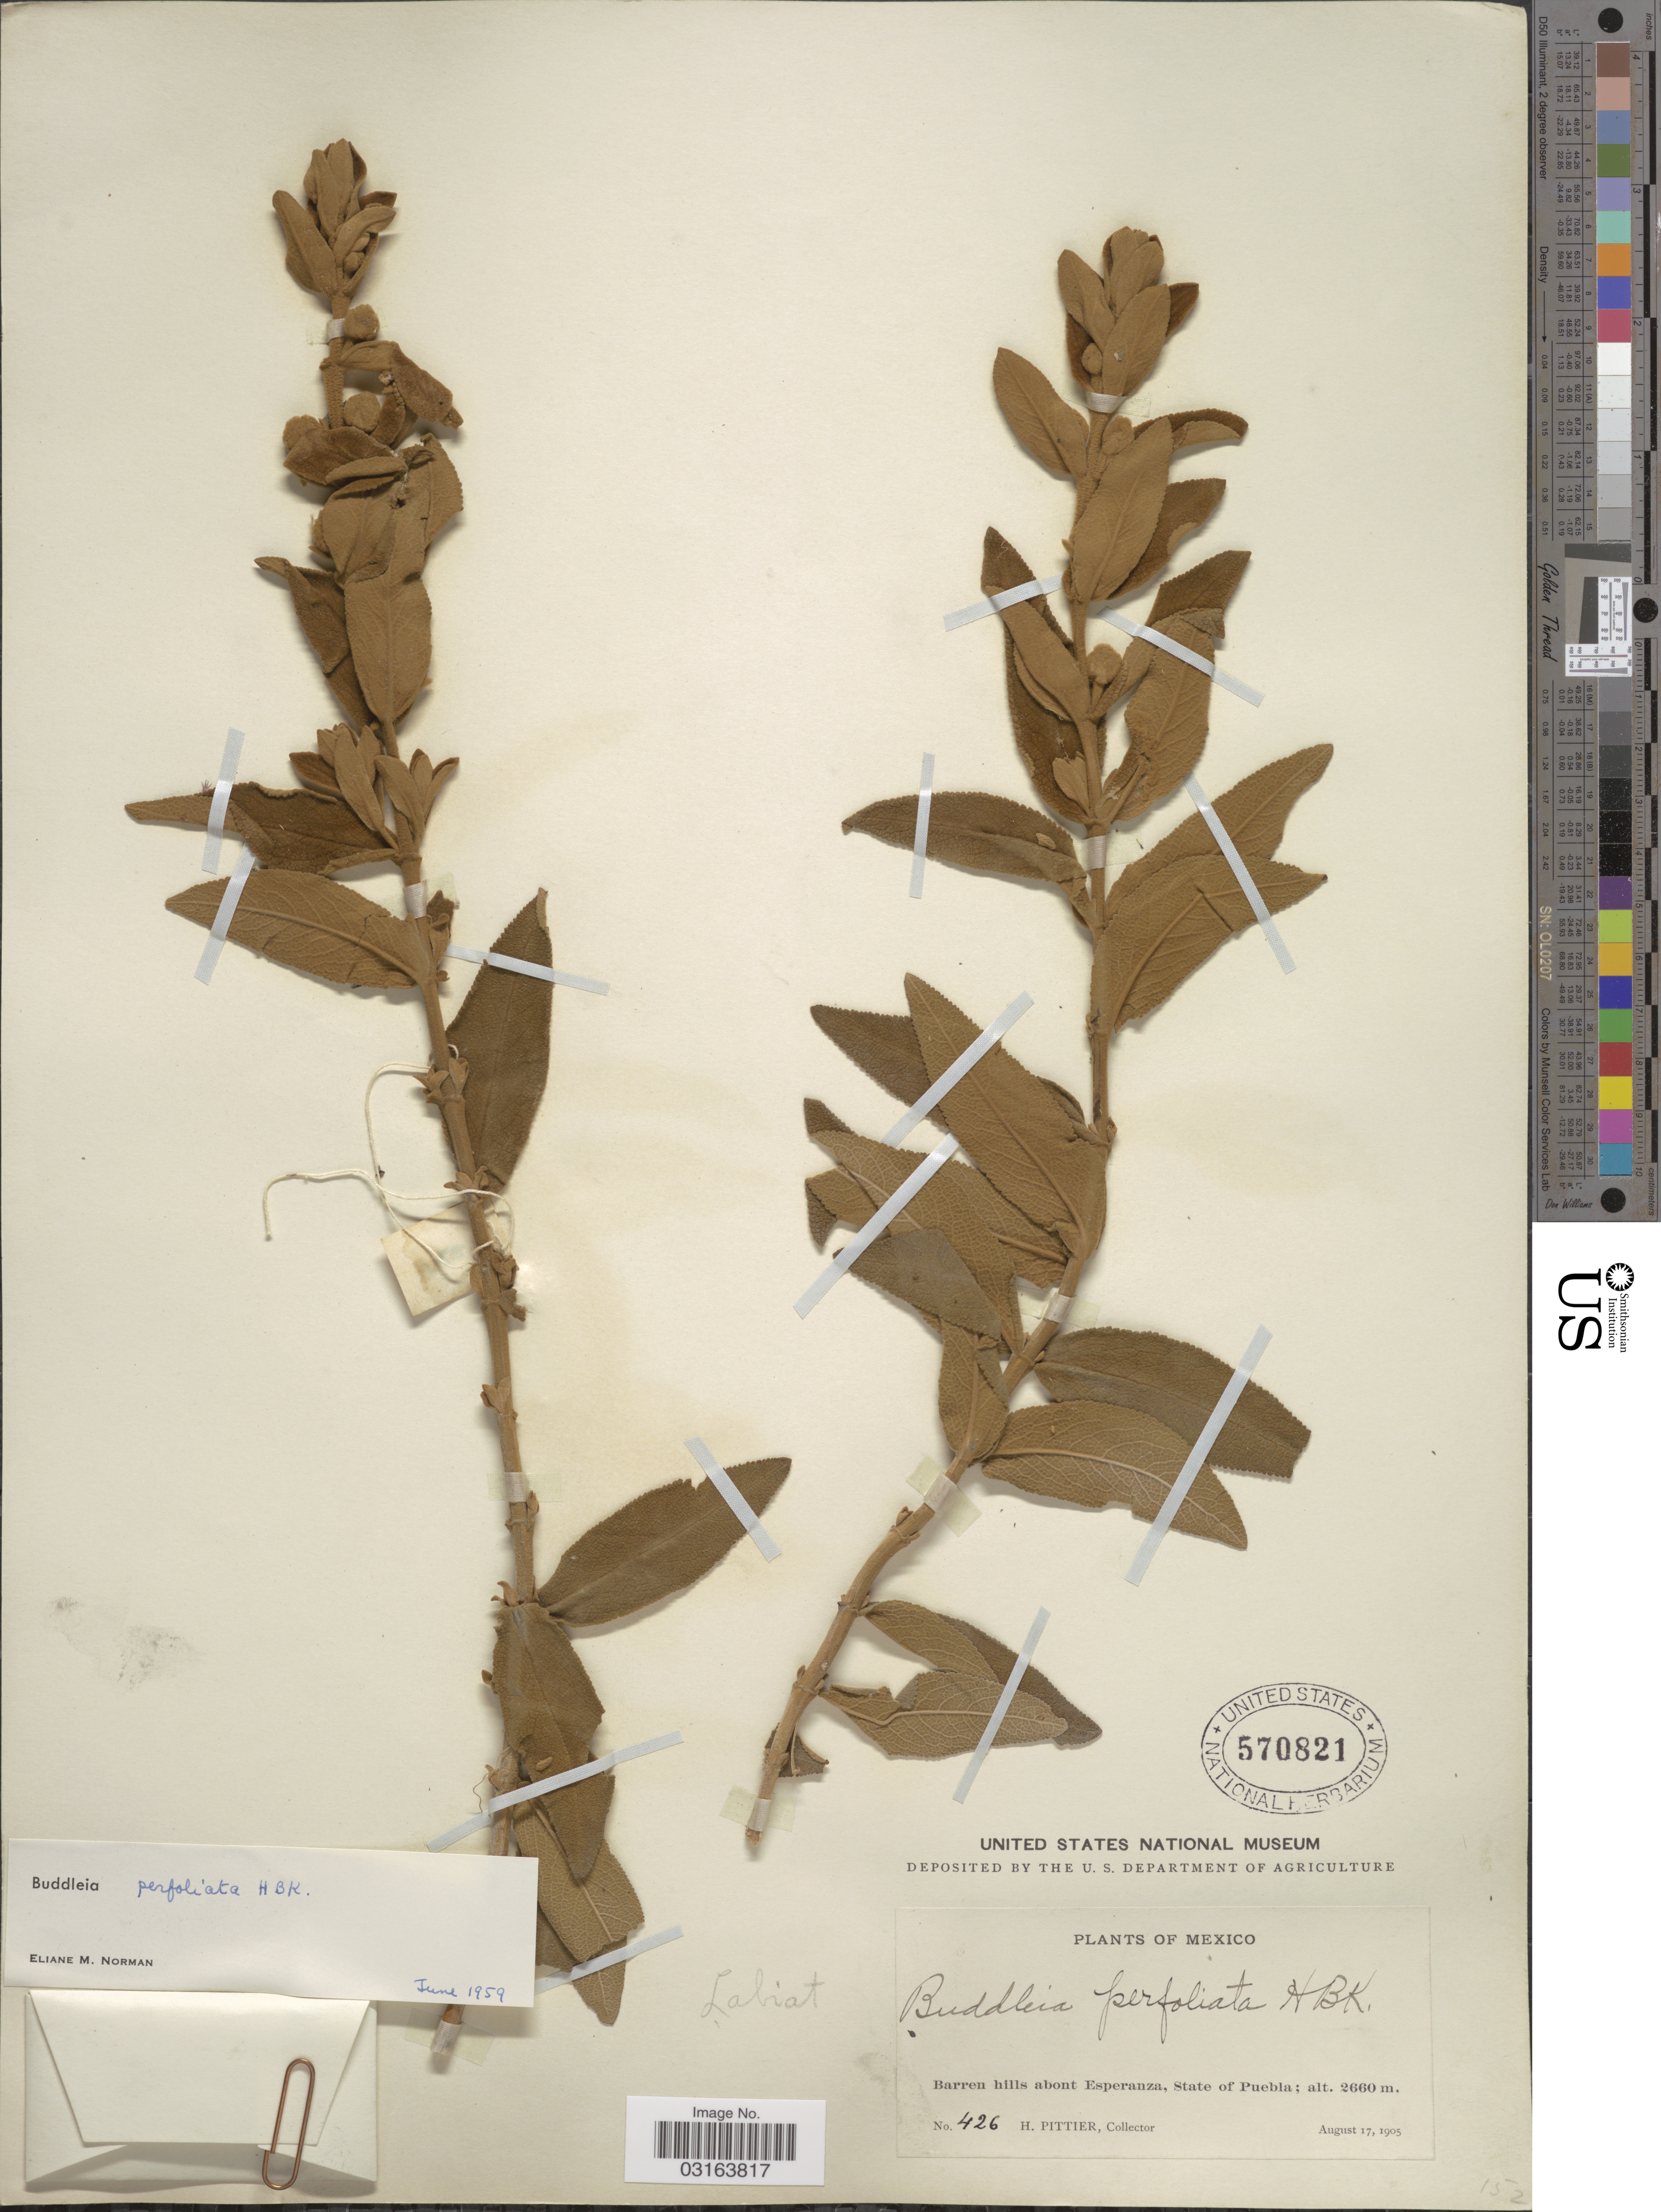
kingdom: Plantae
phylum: Tracheophyta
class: Magnoliopsida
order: Lamiales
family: Scrophulariaceae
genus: Buddleja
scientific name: Buddleja perfoliata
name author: Kunth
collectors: H. F. Pittier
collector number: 426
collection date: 1905-08-17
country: Mexico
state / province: Puebla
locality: Barren hills abont Esperanza.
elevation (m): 2660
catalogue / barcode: US 570821